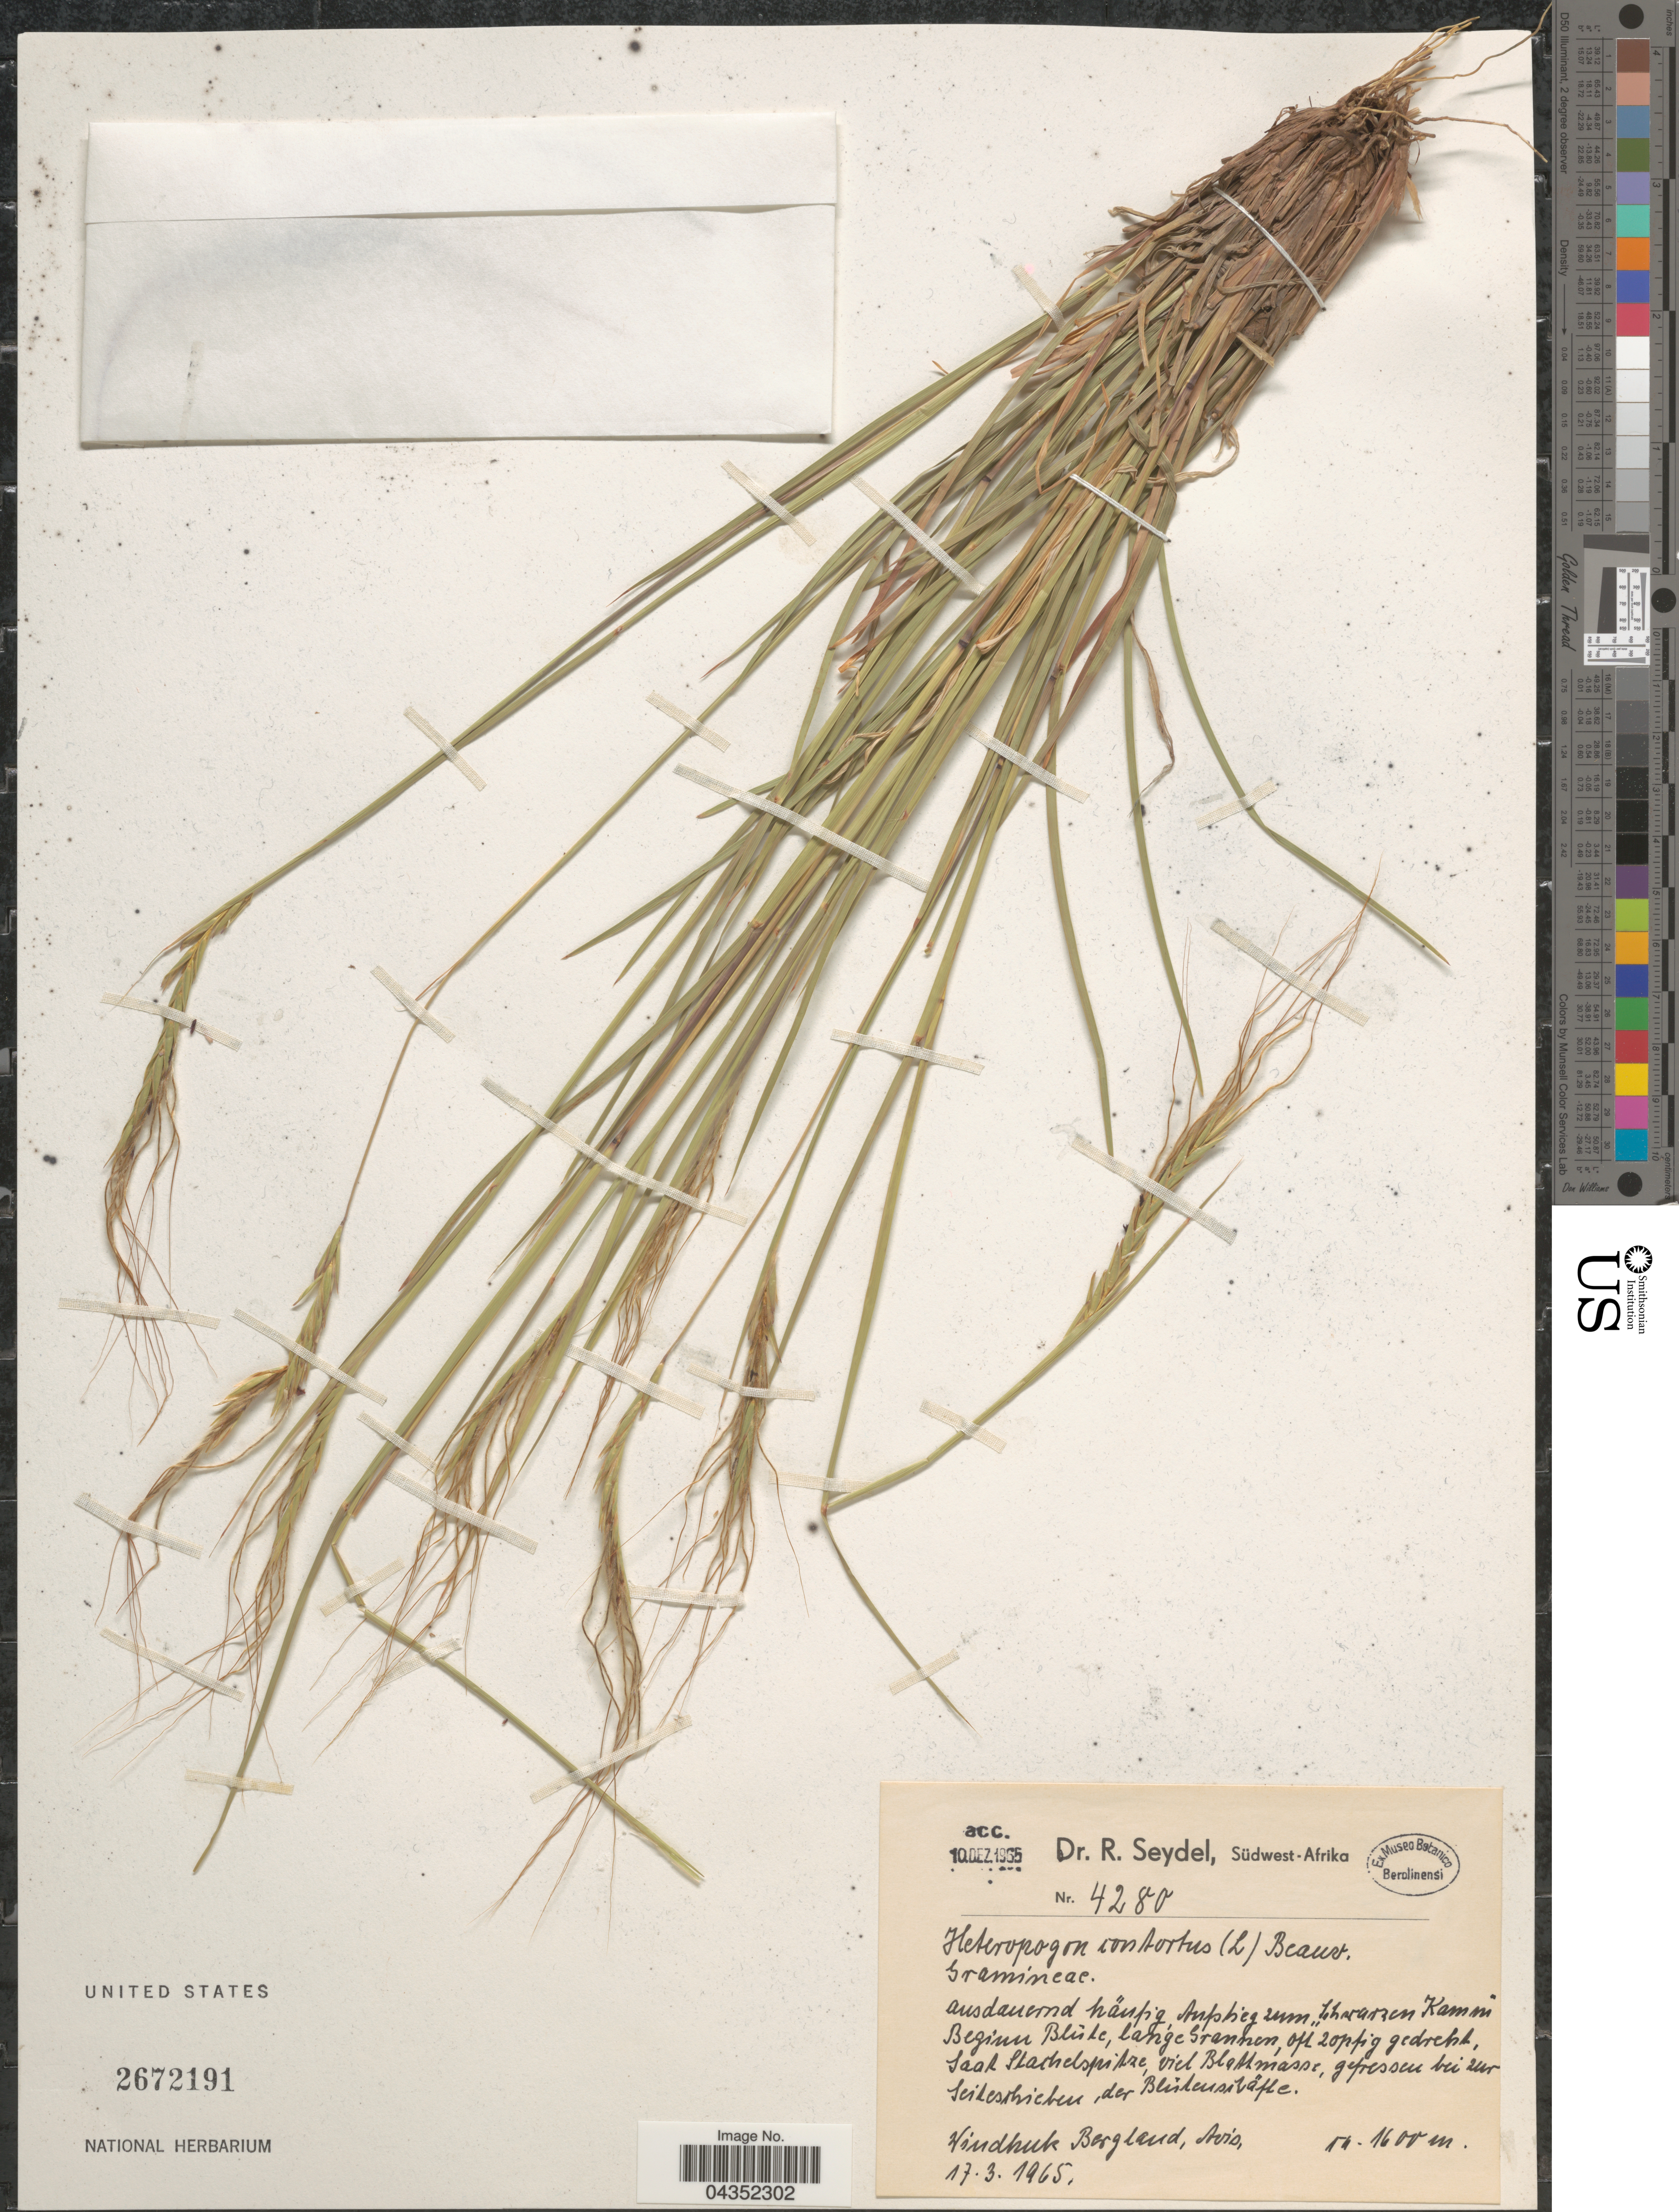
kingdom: Plantae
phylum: Tracheophyta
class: Liliopsida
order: Poales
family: Poaceae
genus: Heteropogon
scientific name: Heteropogon contortus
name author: (L.) P. Beauv. ex Roem. & Schult.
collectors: R. Seydel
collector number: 4280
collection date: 1965-03-17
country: Namibia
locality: Südwest-Afrika. Windhuk Bergland, Avis.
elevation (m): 1600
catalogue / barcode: US 2672191